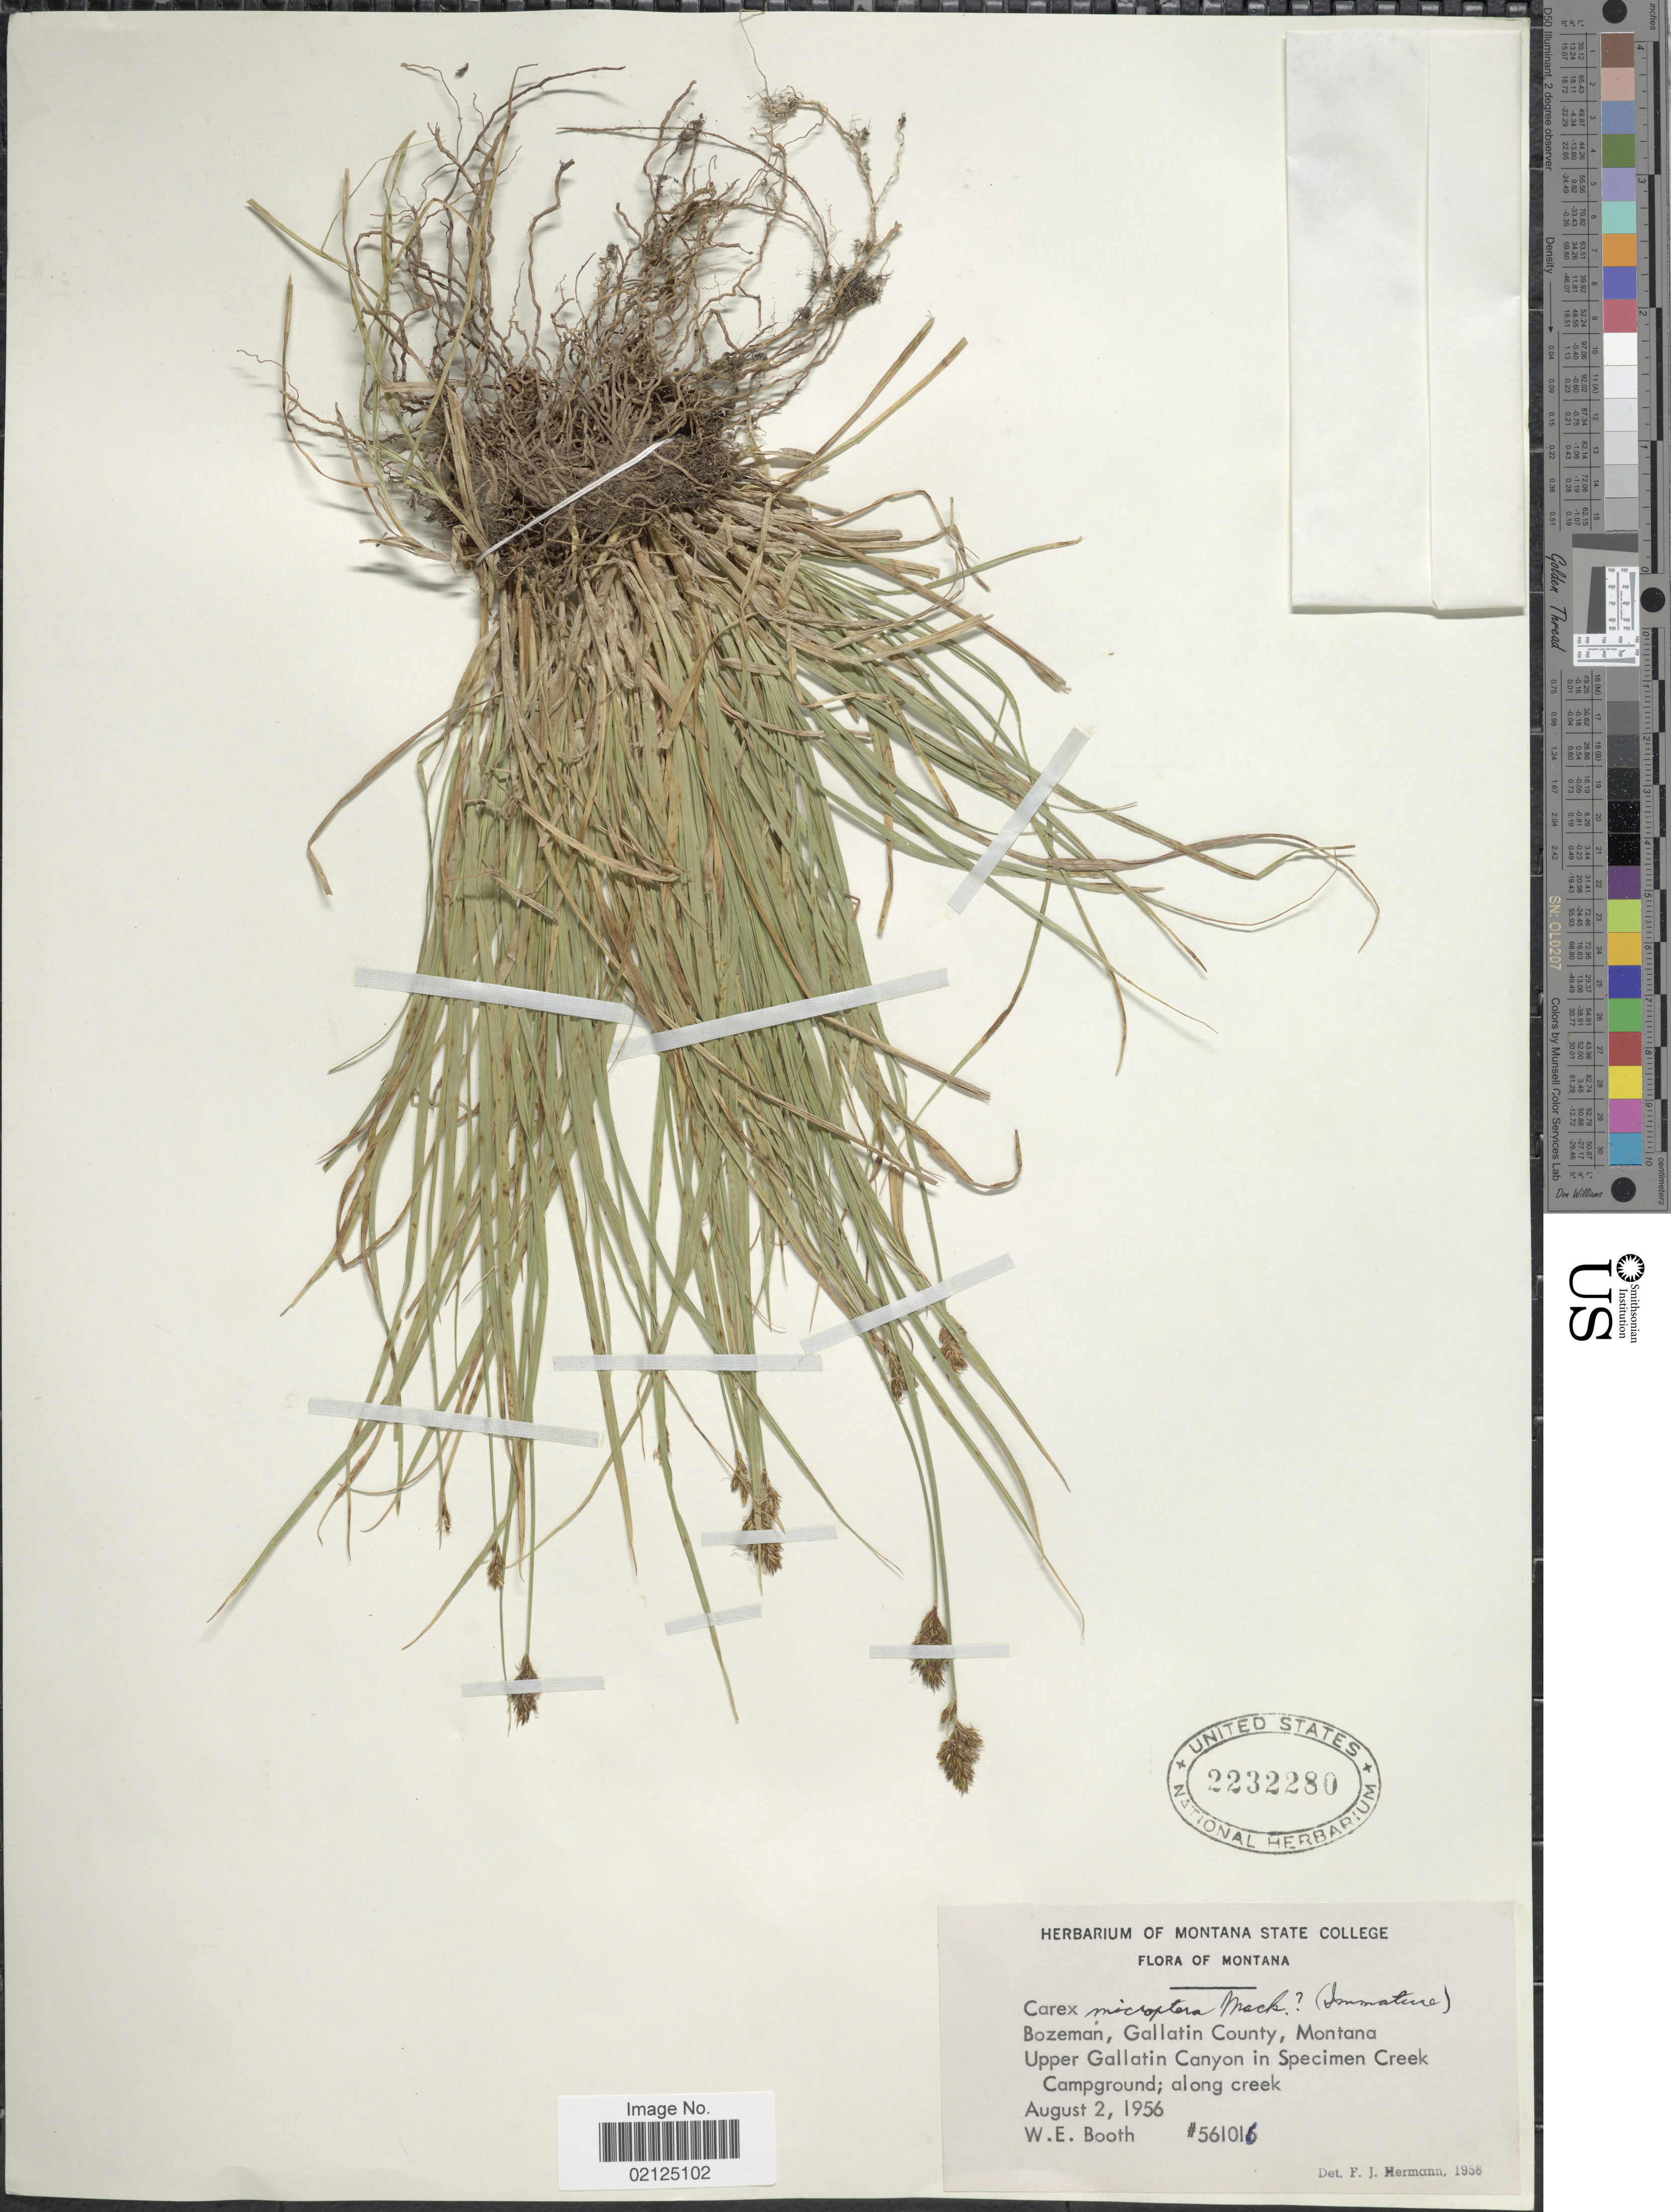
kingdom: Plantae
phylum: Tracheophyta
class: Liliopsida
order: Poales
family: Cyperaceae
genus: Carex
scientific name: Carex microptera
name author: Mack.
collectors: W. Booth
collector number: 56101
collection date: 1956-08-02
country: United States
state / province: Montana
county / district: Gallatin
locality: Bozeman, Upper Gallatin Canyon in Specimen Creek Campground; along creek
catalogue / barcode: US 2232280